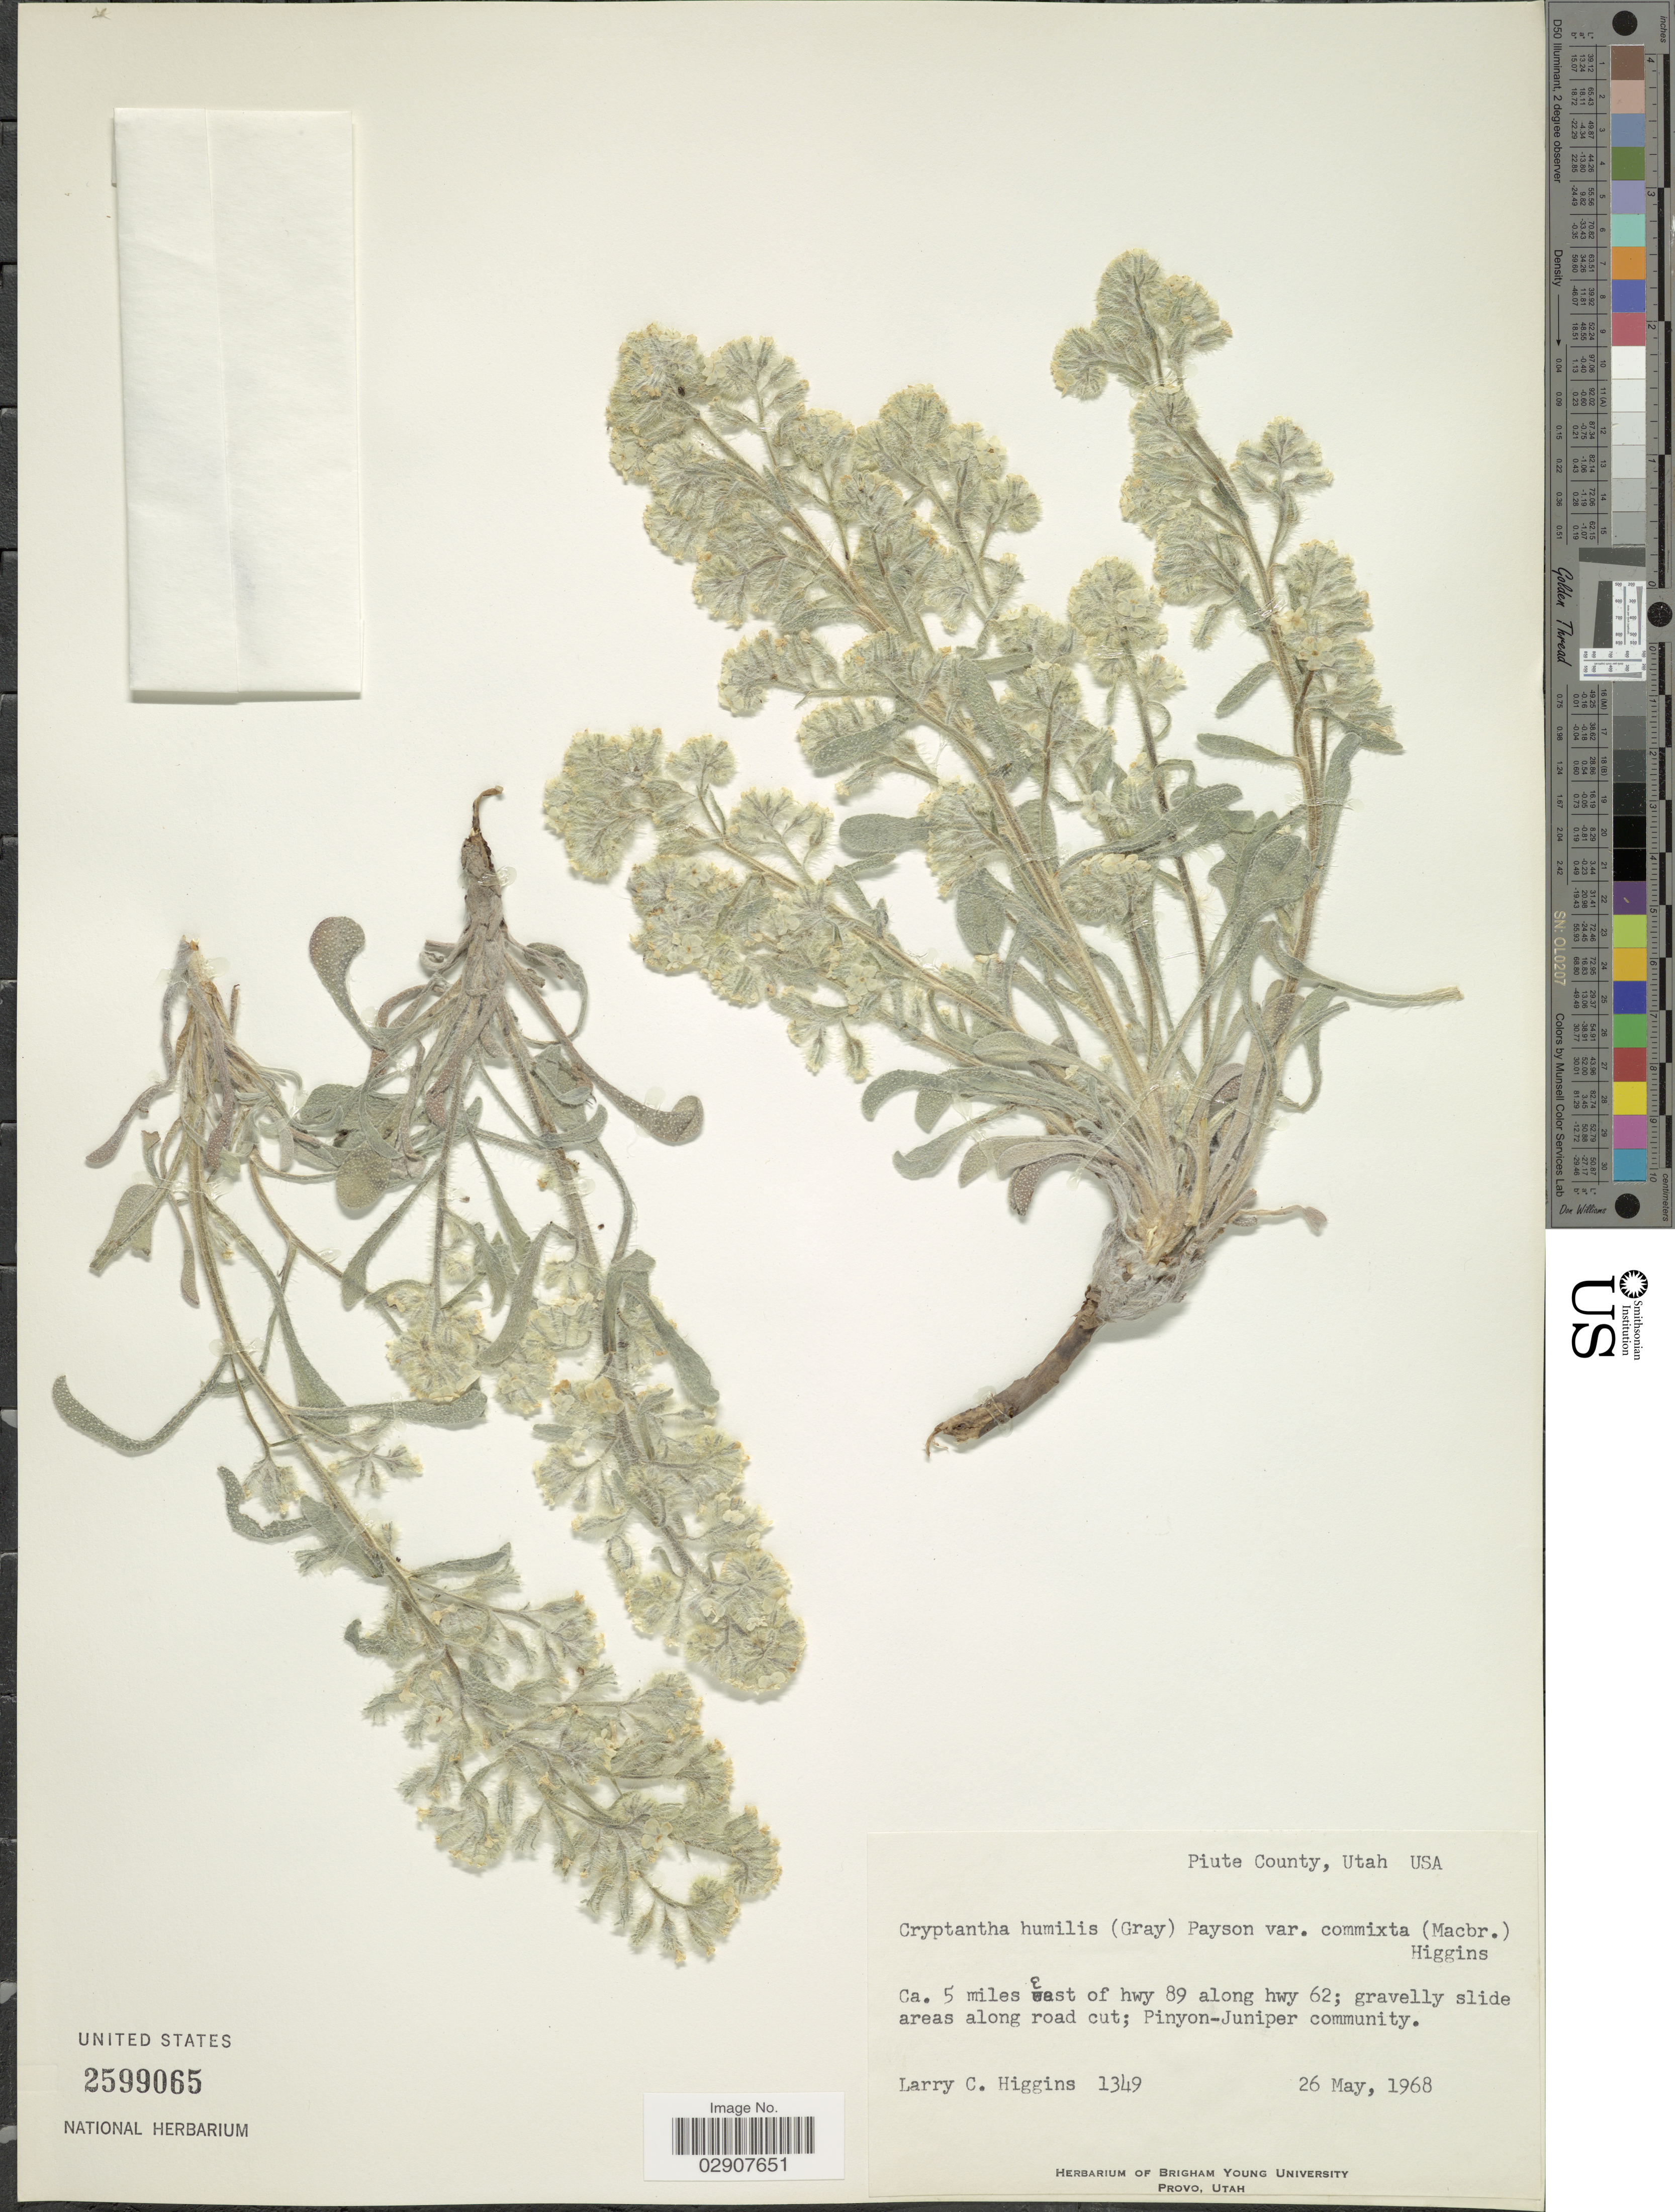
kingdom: Plantae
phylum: Tracheophyta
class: Magnoliopsida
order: Boraginales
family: Boraginaceae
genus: Cryptantha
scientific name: Cryptantha humilis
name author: (Greene) Payson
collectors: L. Higgins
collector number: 1349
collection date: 1968-05-26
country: United States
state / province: Utah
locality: Piute County, Ca. 5 miles east of hwy 89 along hwy 62.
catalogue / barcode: US 2599065